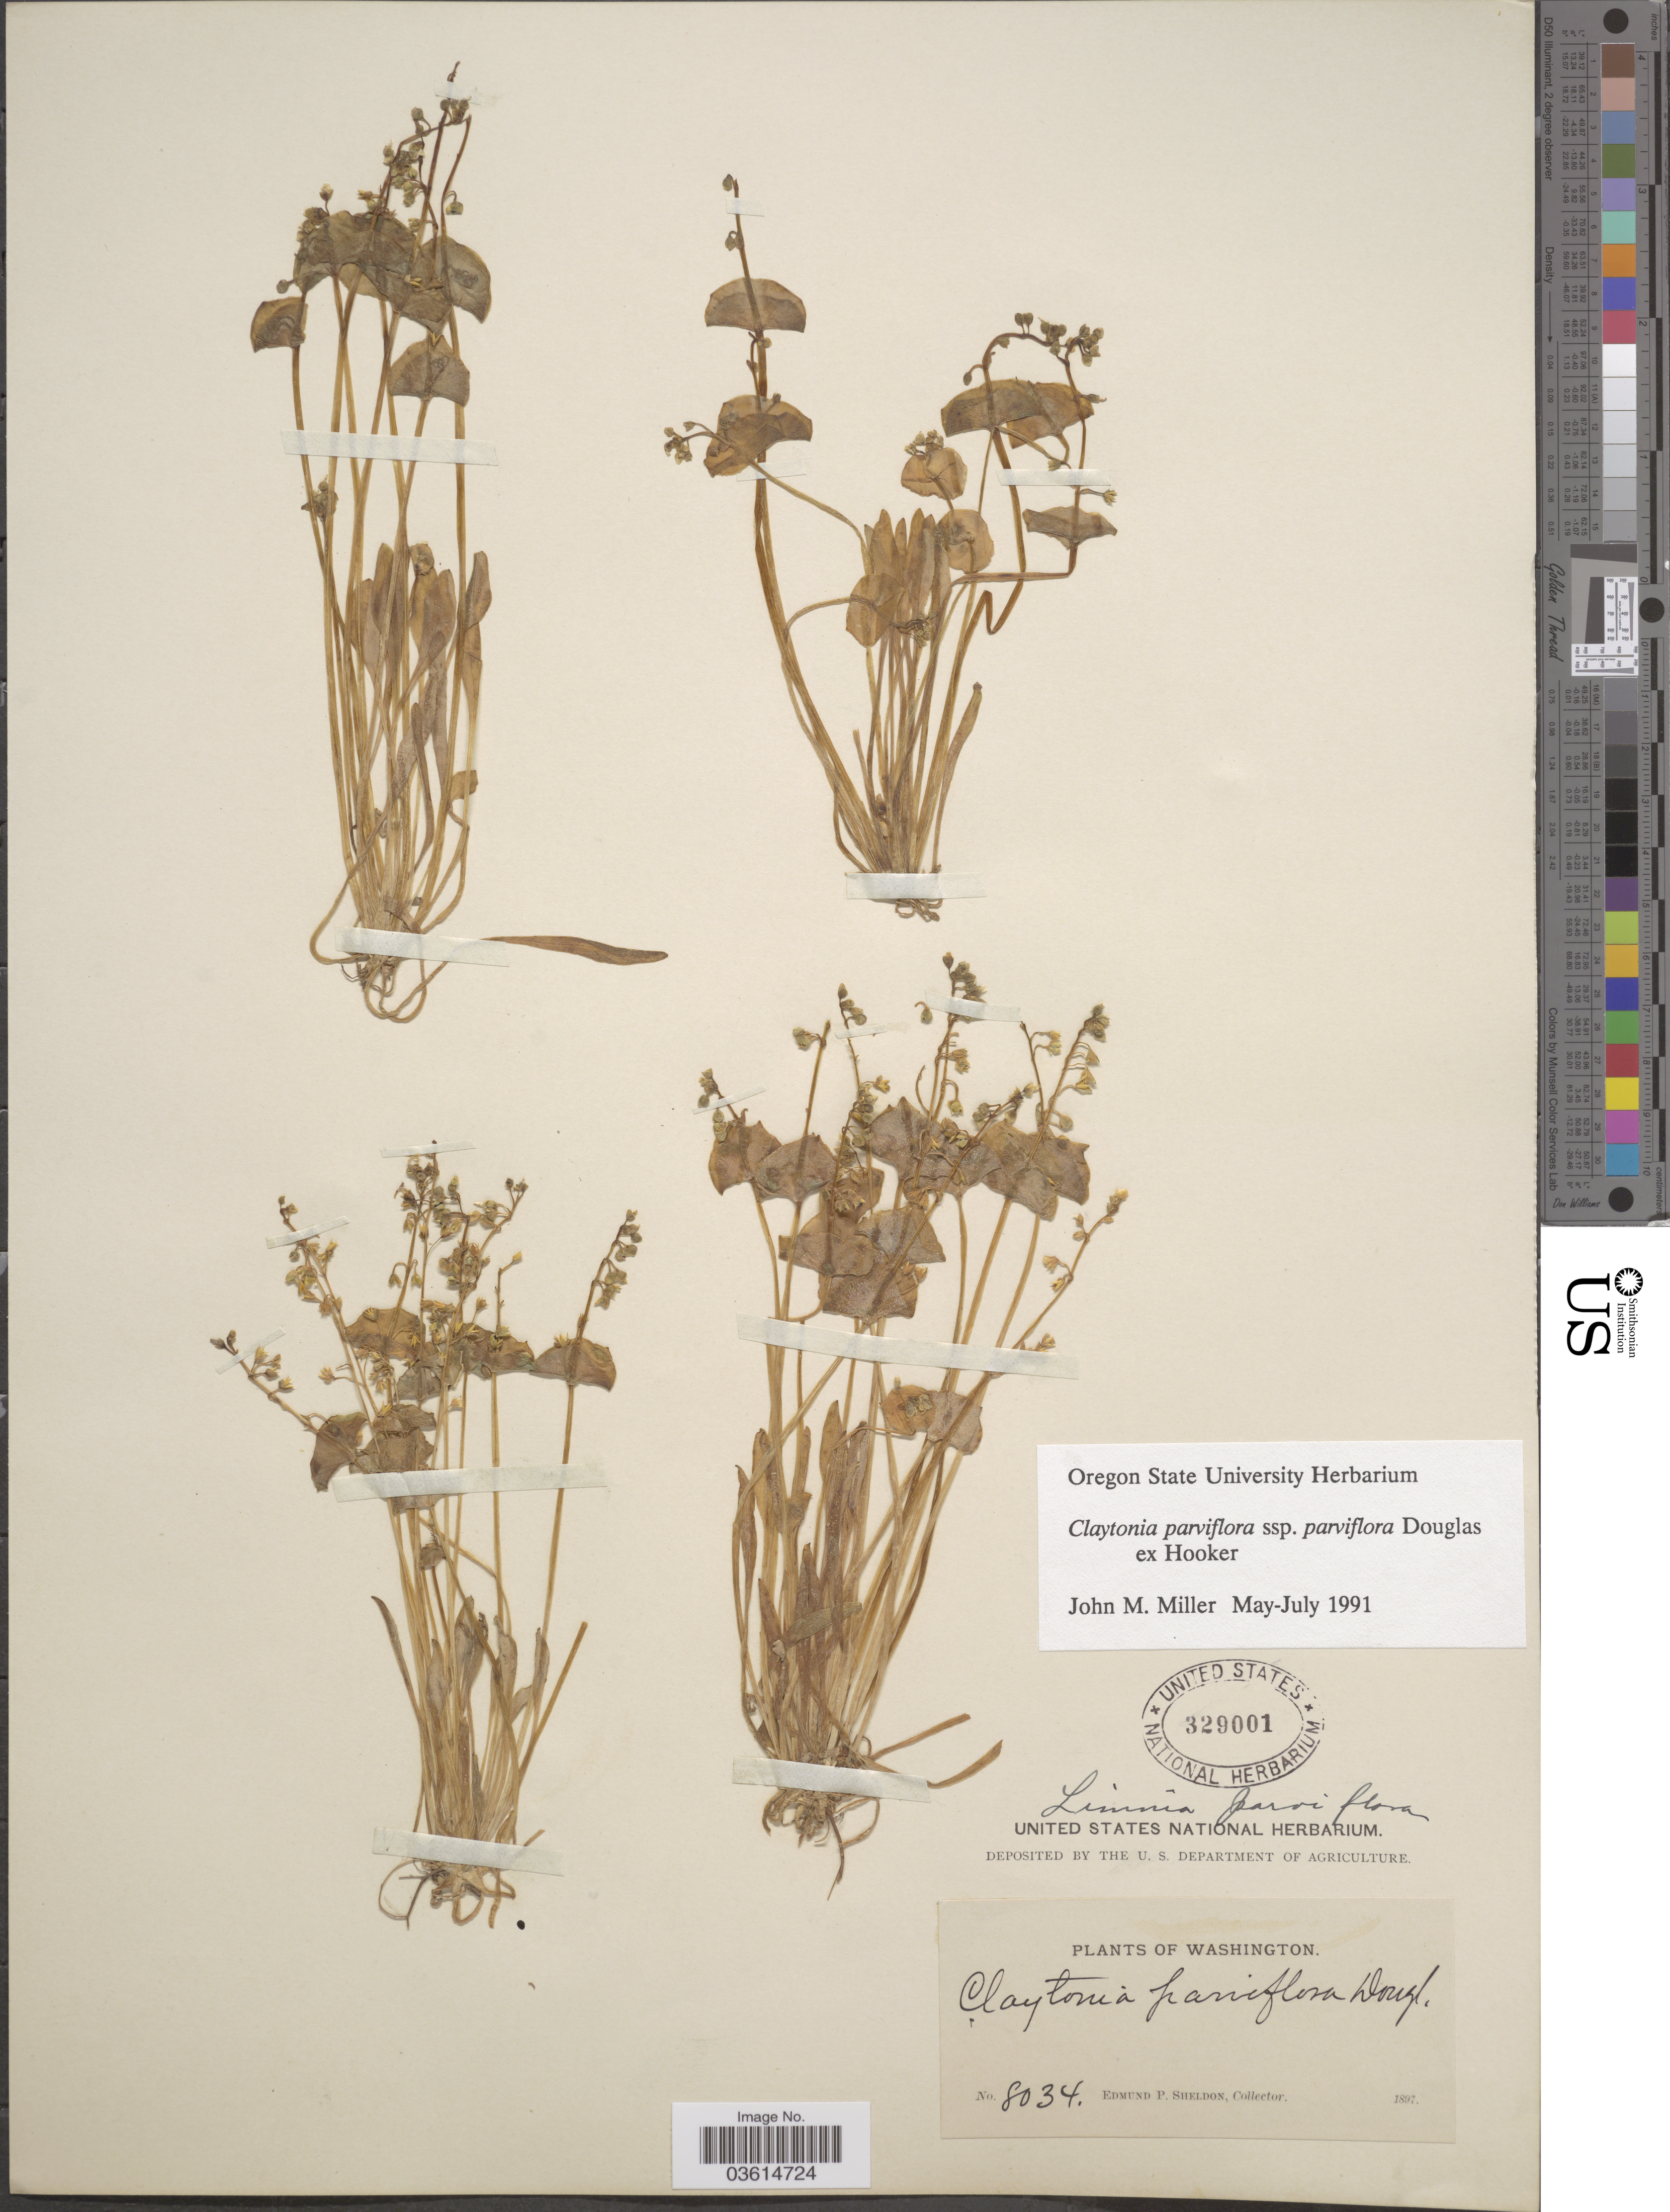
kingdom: Plantae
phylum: Tracheophyta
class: Magnoliopsida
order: Caryophyllales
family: Montiaceae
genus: Claytonia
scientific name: Claytonia parviflora subsp. parviflora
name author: Douglas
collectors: E. P. Sheldon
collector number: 8034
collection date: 1897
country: United States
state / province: Washington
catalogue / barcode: US 329001